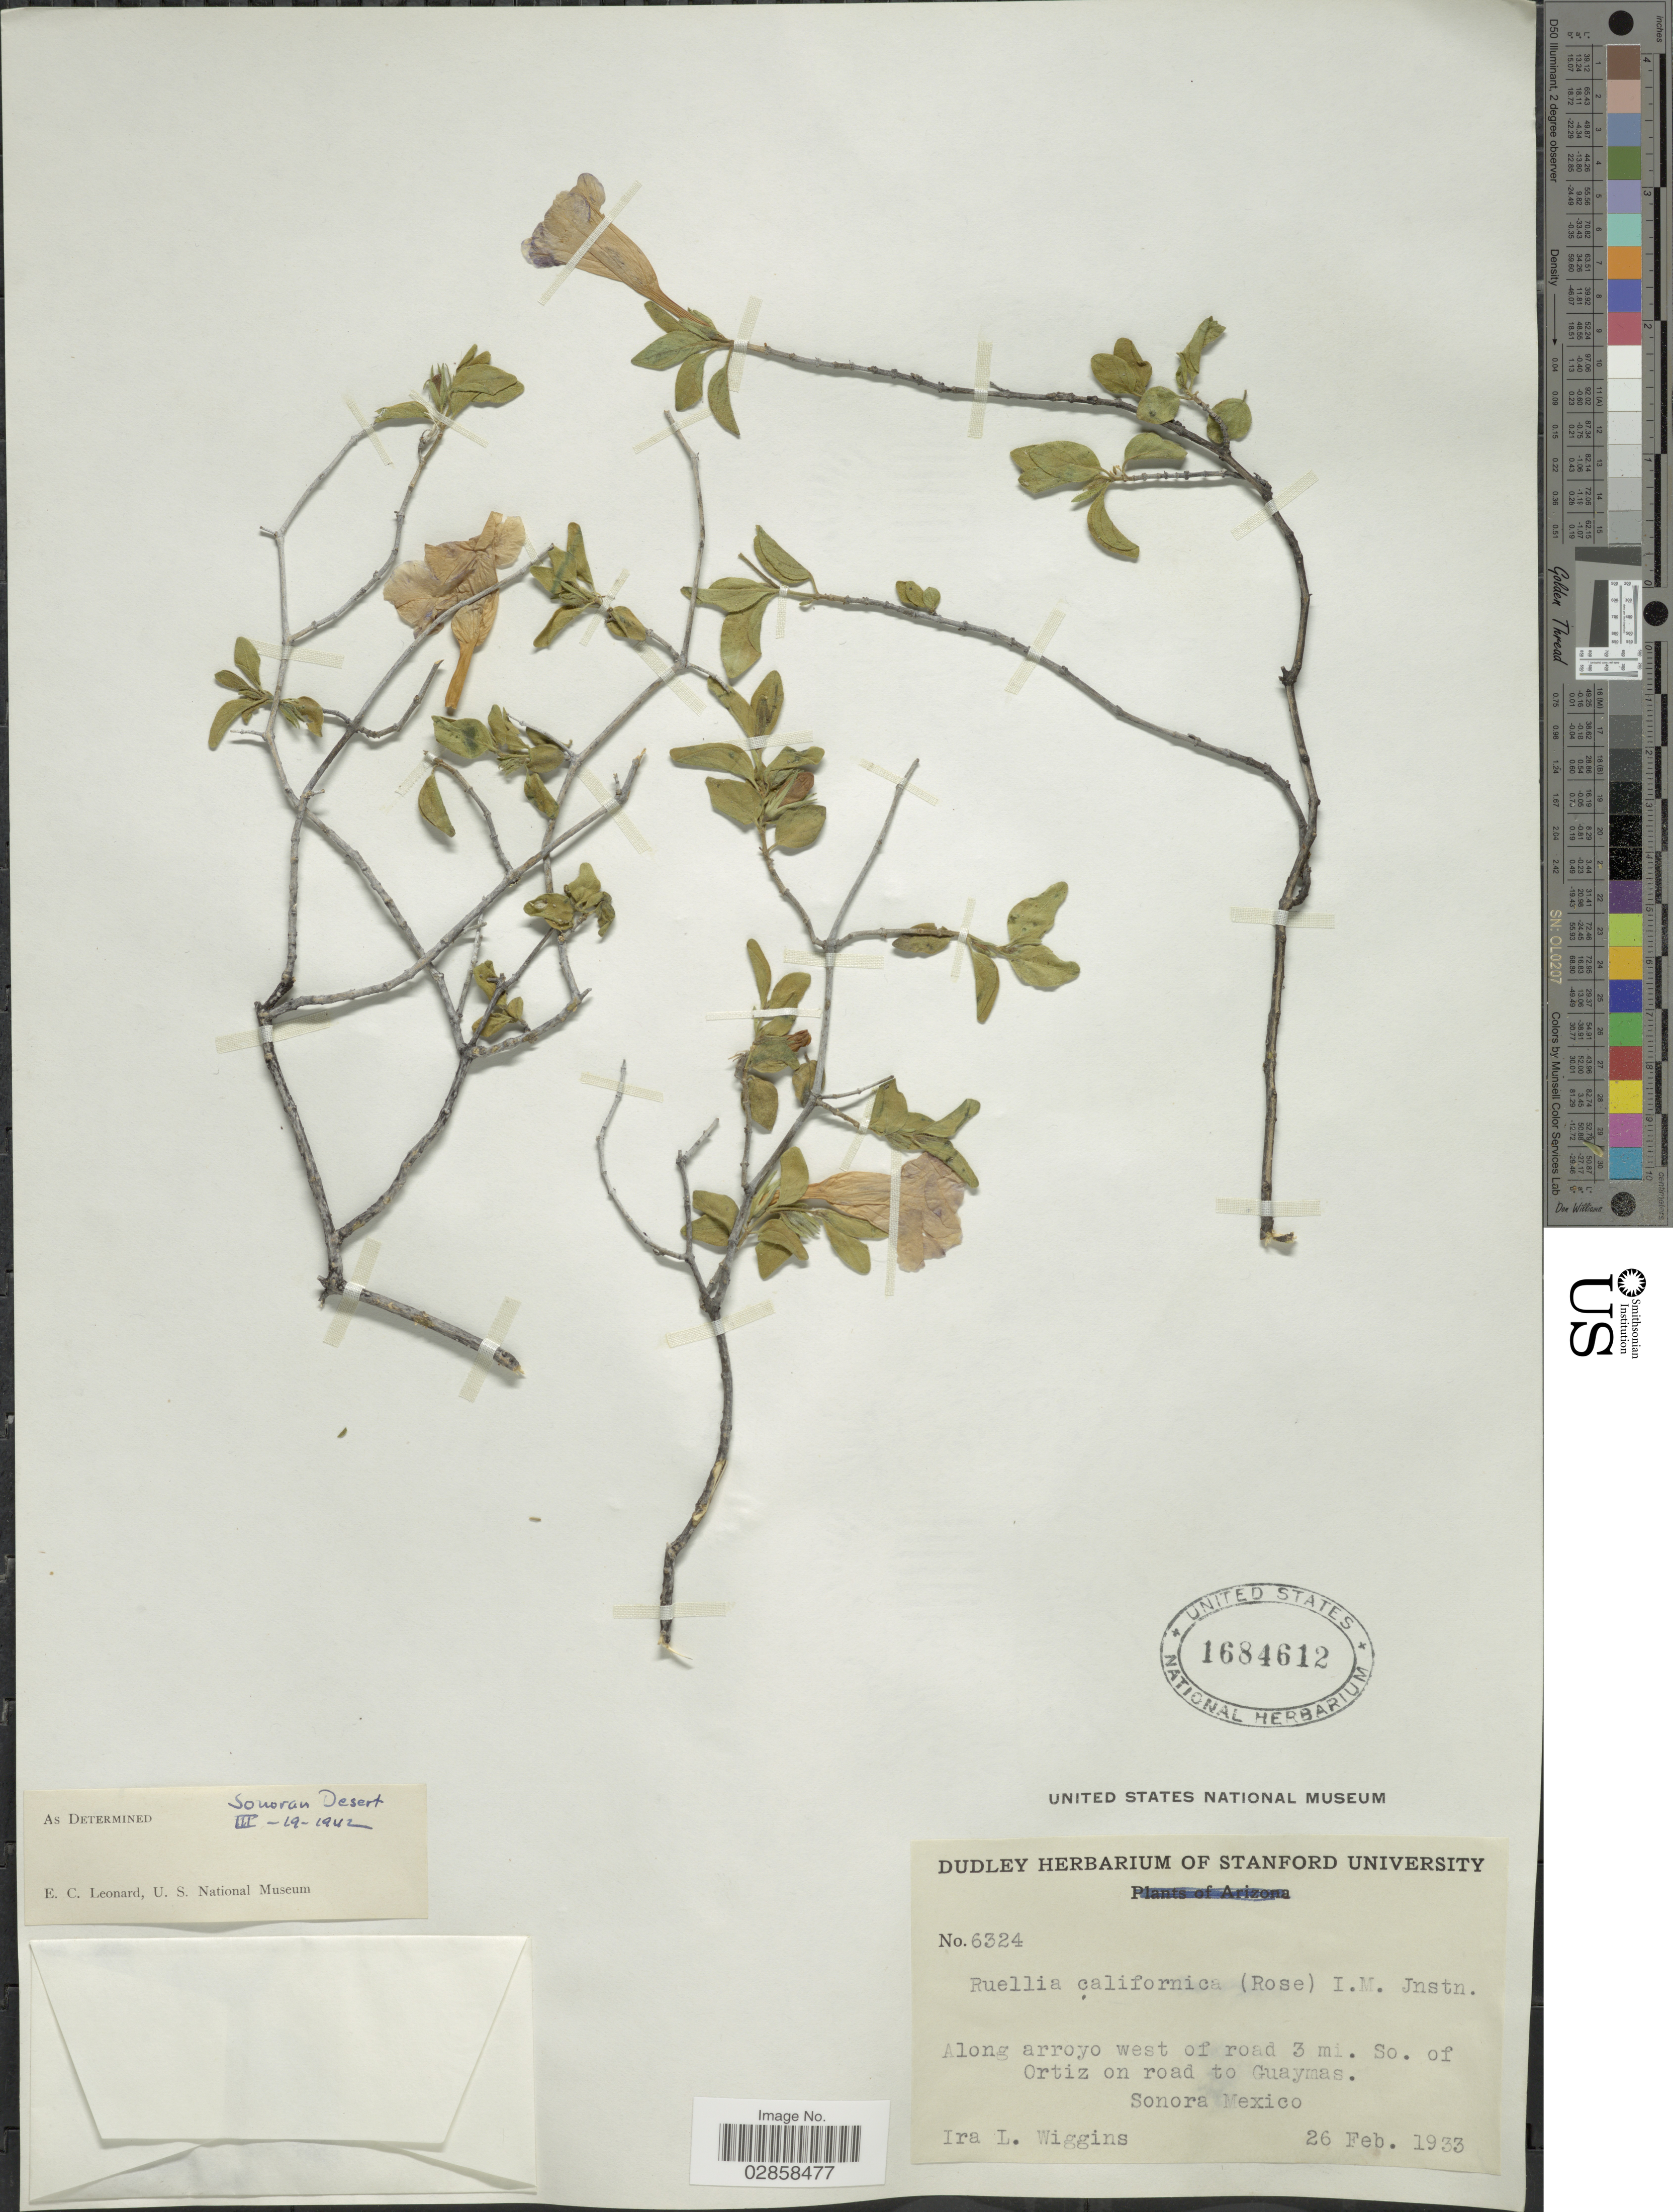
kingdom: Plantae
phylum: Tracheophyta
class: Magnoliopsida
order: Lamiales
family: Acanthaceae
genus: Ruellia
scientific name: Ruellia californica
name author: (Rose) I.M. Johnst.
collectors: I. L. Wiggins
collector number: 6324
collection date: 1933-02-26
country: Mexico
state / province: Sonora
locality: Along arroyo west of road 3 mi. So. of Ortiz on road to Guaymas.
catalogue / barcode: US 1684612